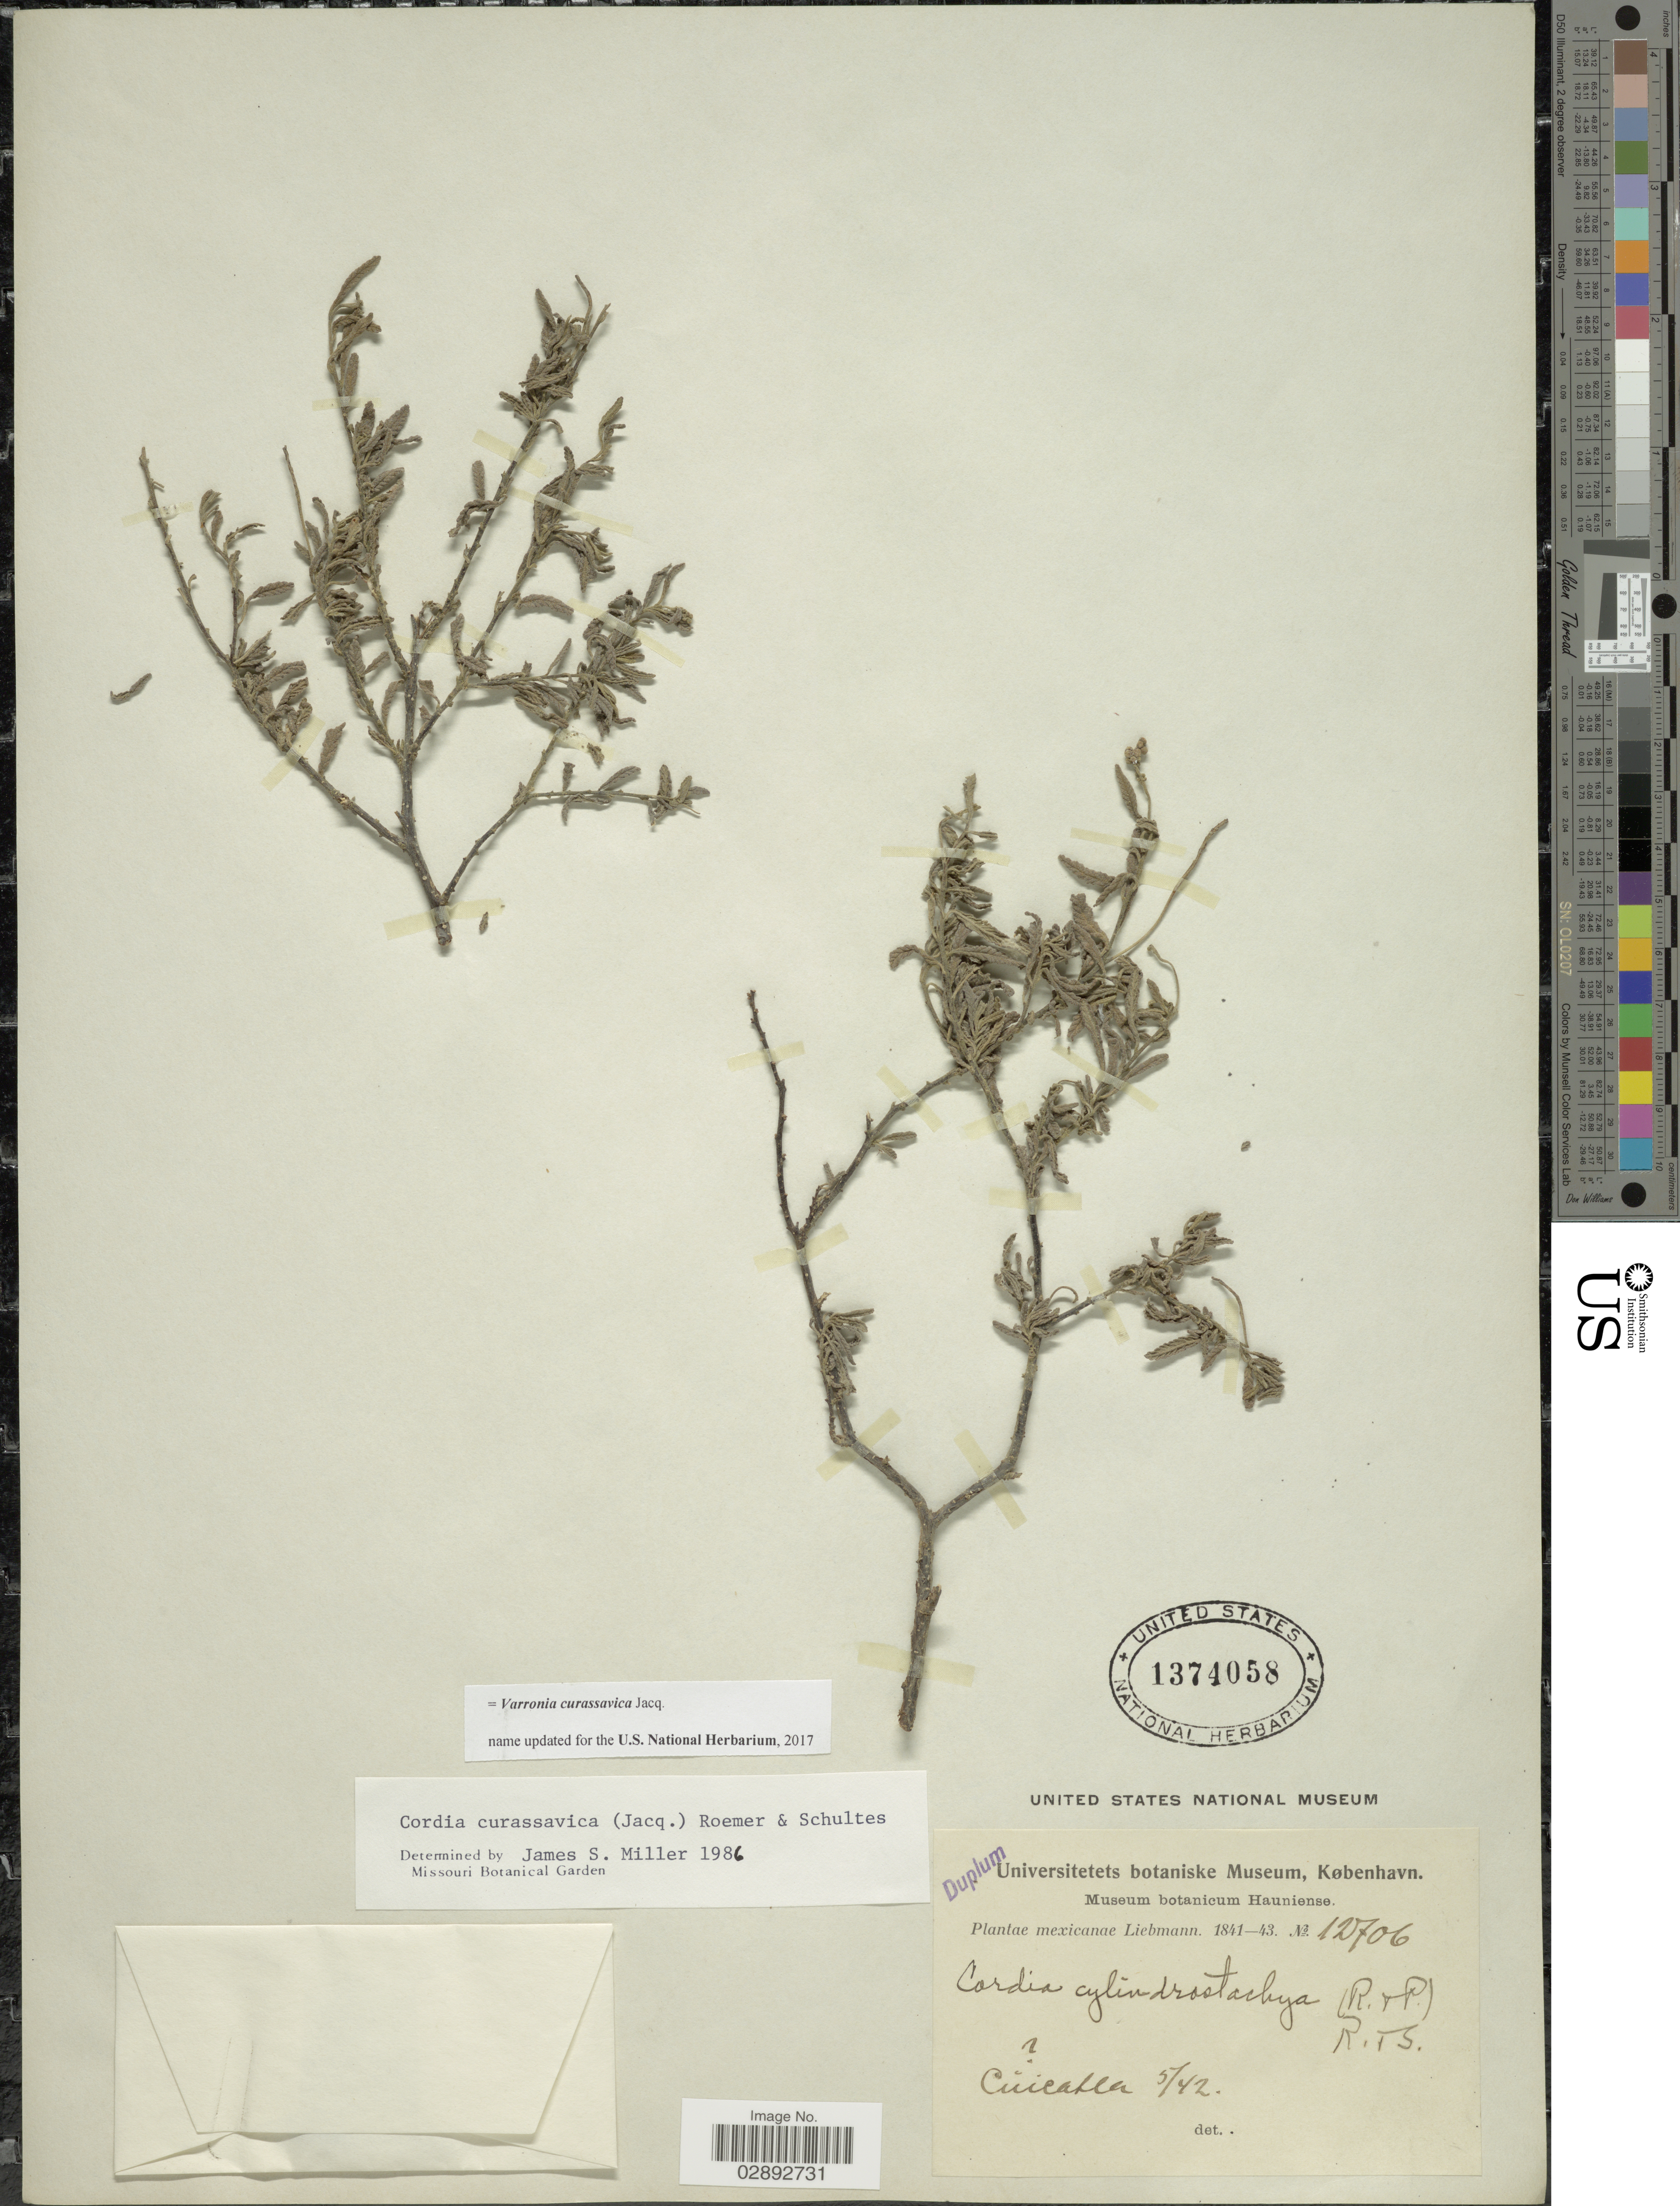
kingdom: Plantae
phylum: Tracheophyta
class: Magnoliopsida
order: Boraginales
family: Cordiaceae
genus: Varronia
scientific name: Varronia curassavica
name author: Jacq.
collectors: Liebmann, --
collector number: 12706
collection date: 1842-05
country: Mexico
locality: Cuicatla.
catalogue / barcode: US 1374058